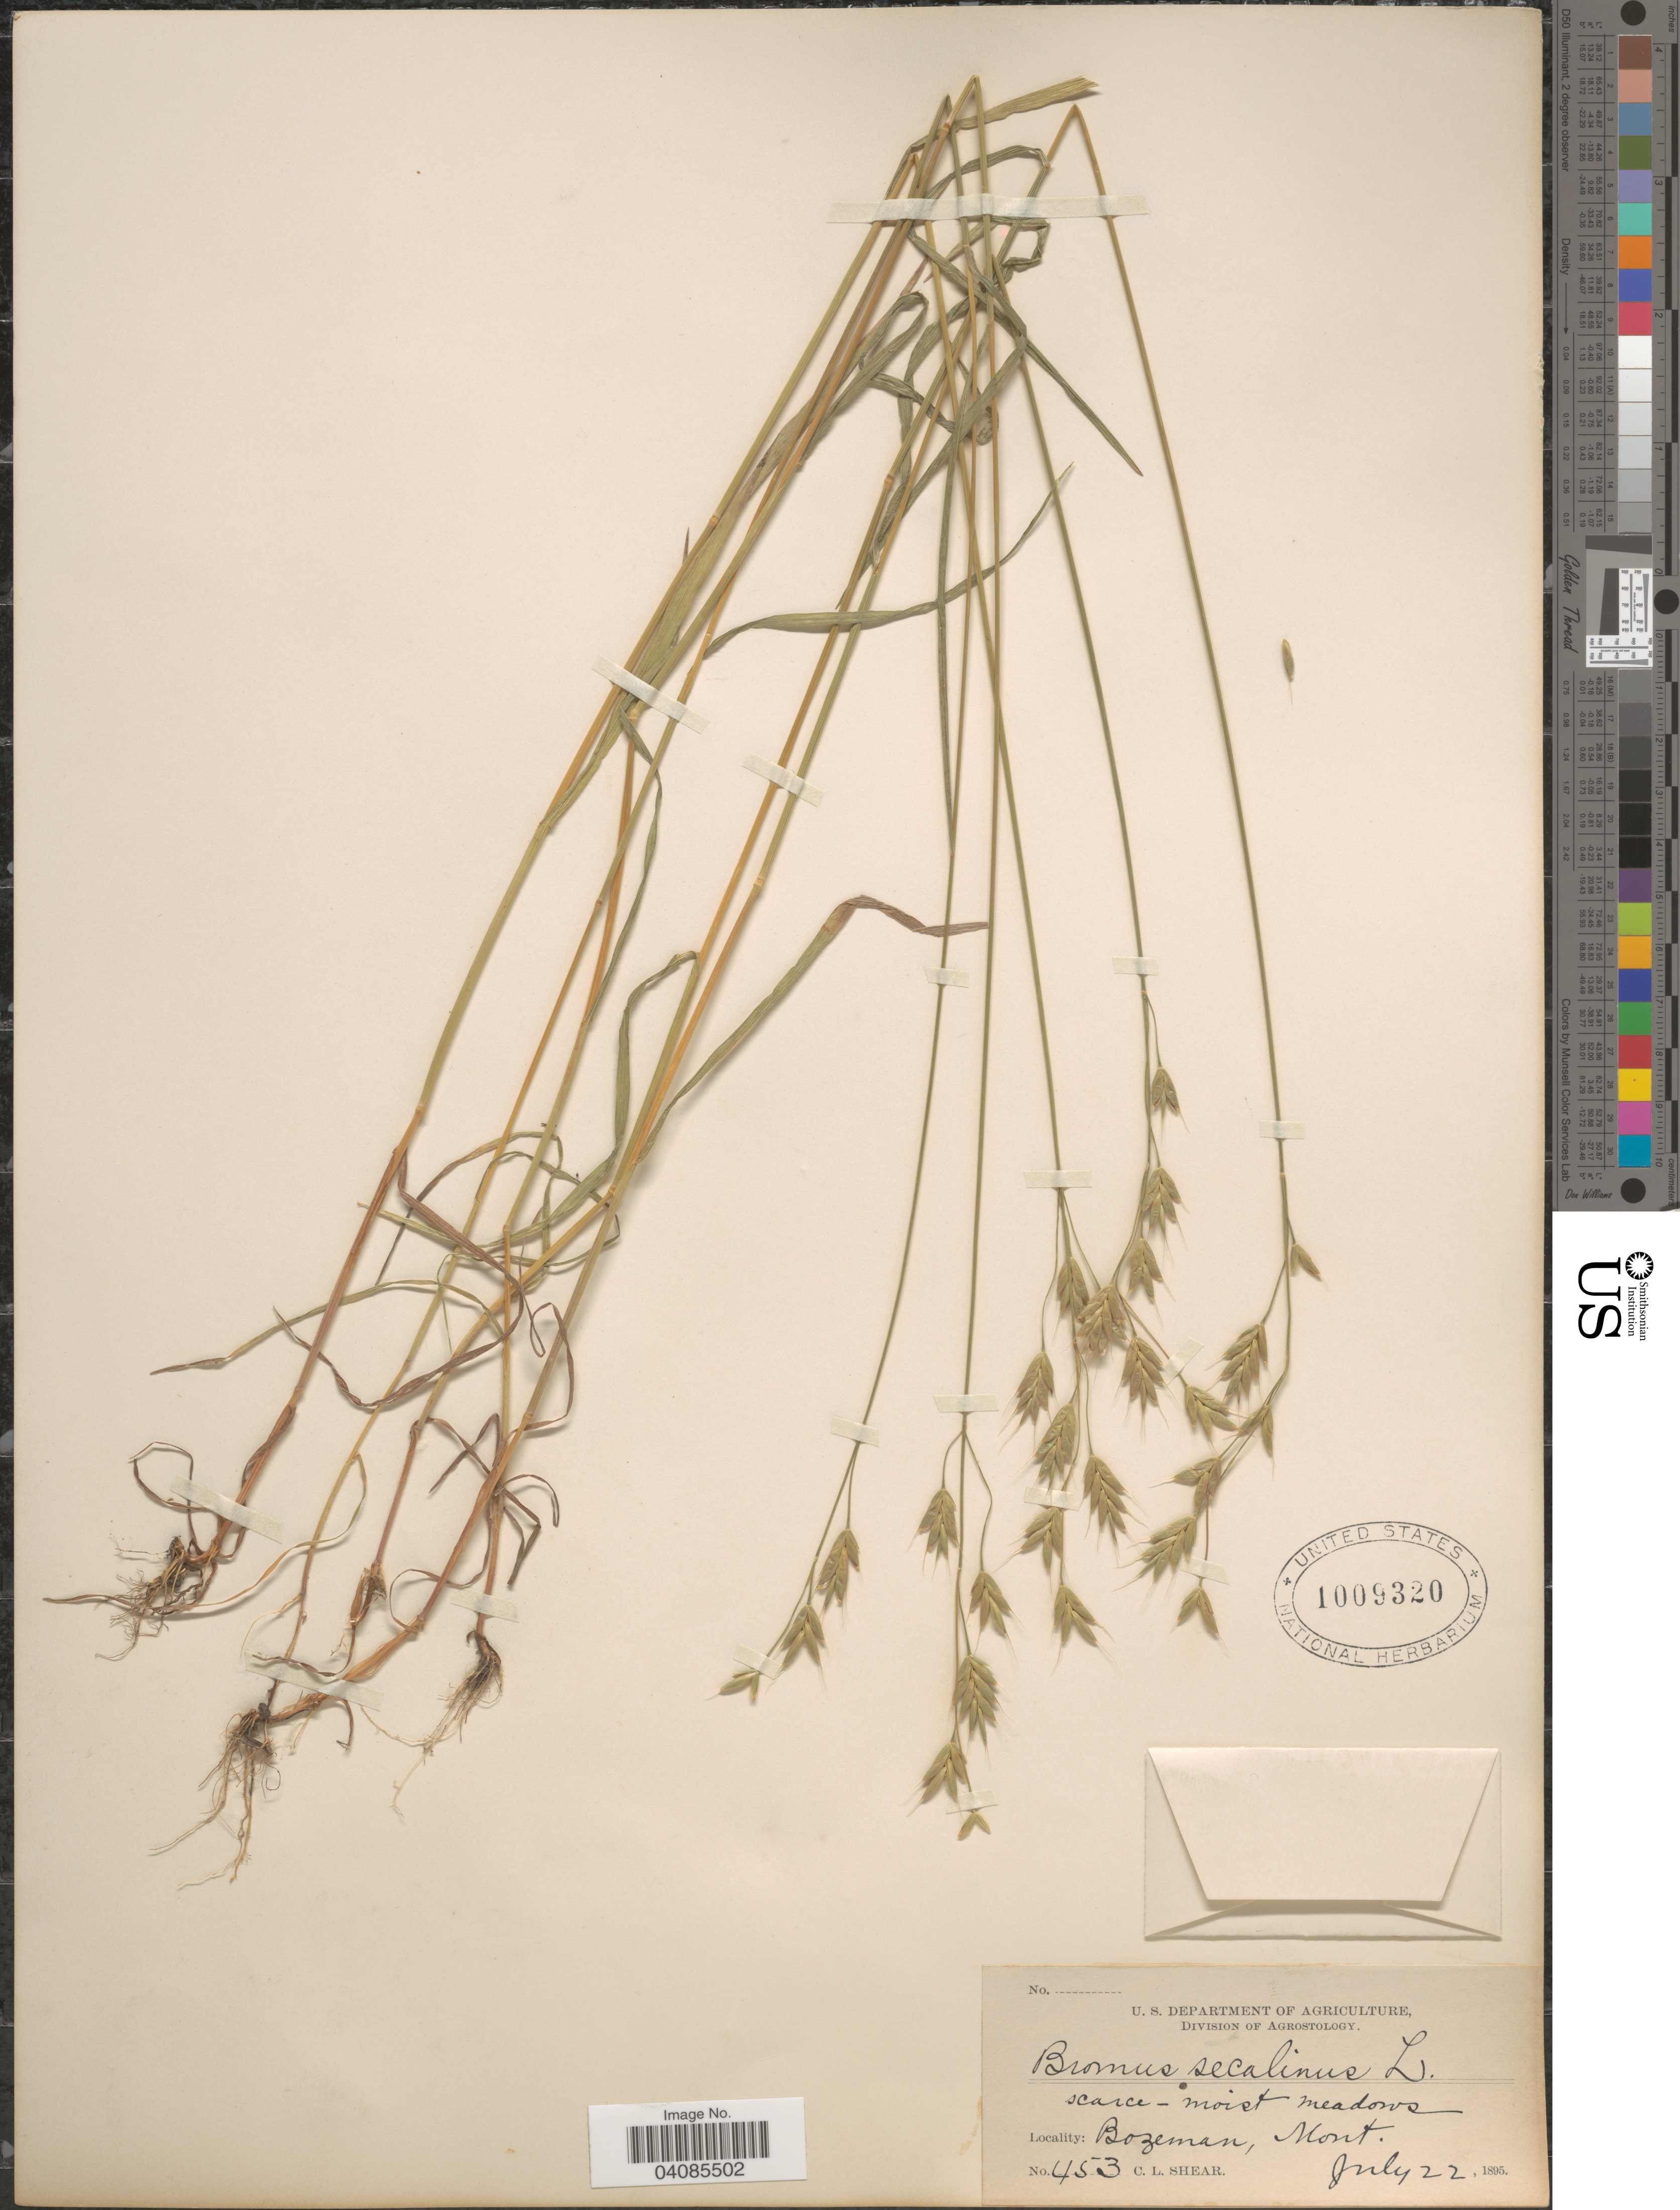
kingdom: Plantae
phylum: Tracheophyta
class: Liliopsida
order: Poales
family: Poaceae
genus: Bromus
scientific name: Bromus secalinus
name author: L.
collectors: C. L. Shear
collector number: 453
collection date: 1895-07-22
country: United States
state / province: Montana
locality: Bozeman.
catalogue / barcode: US 1009320